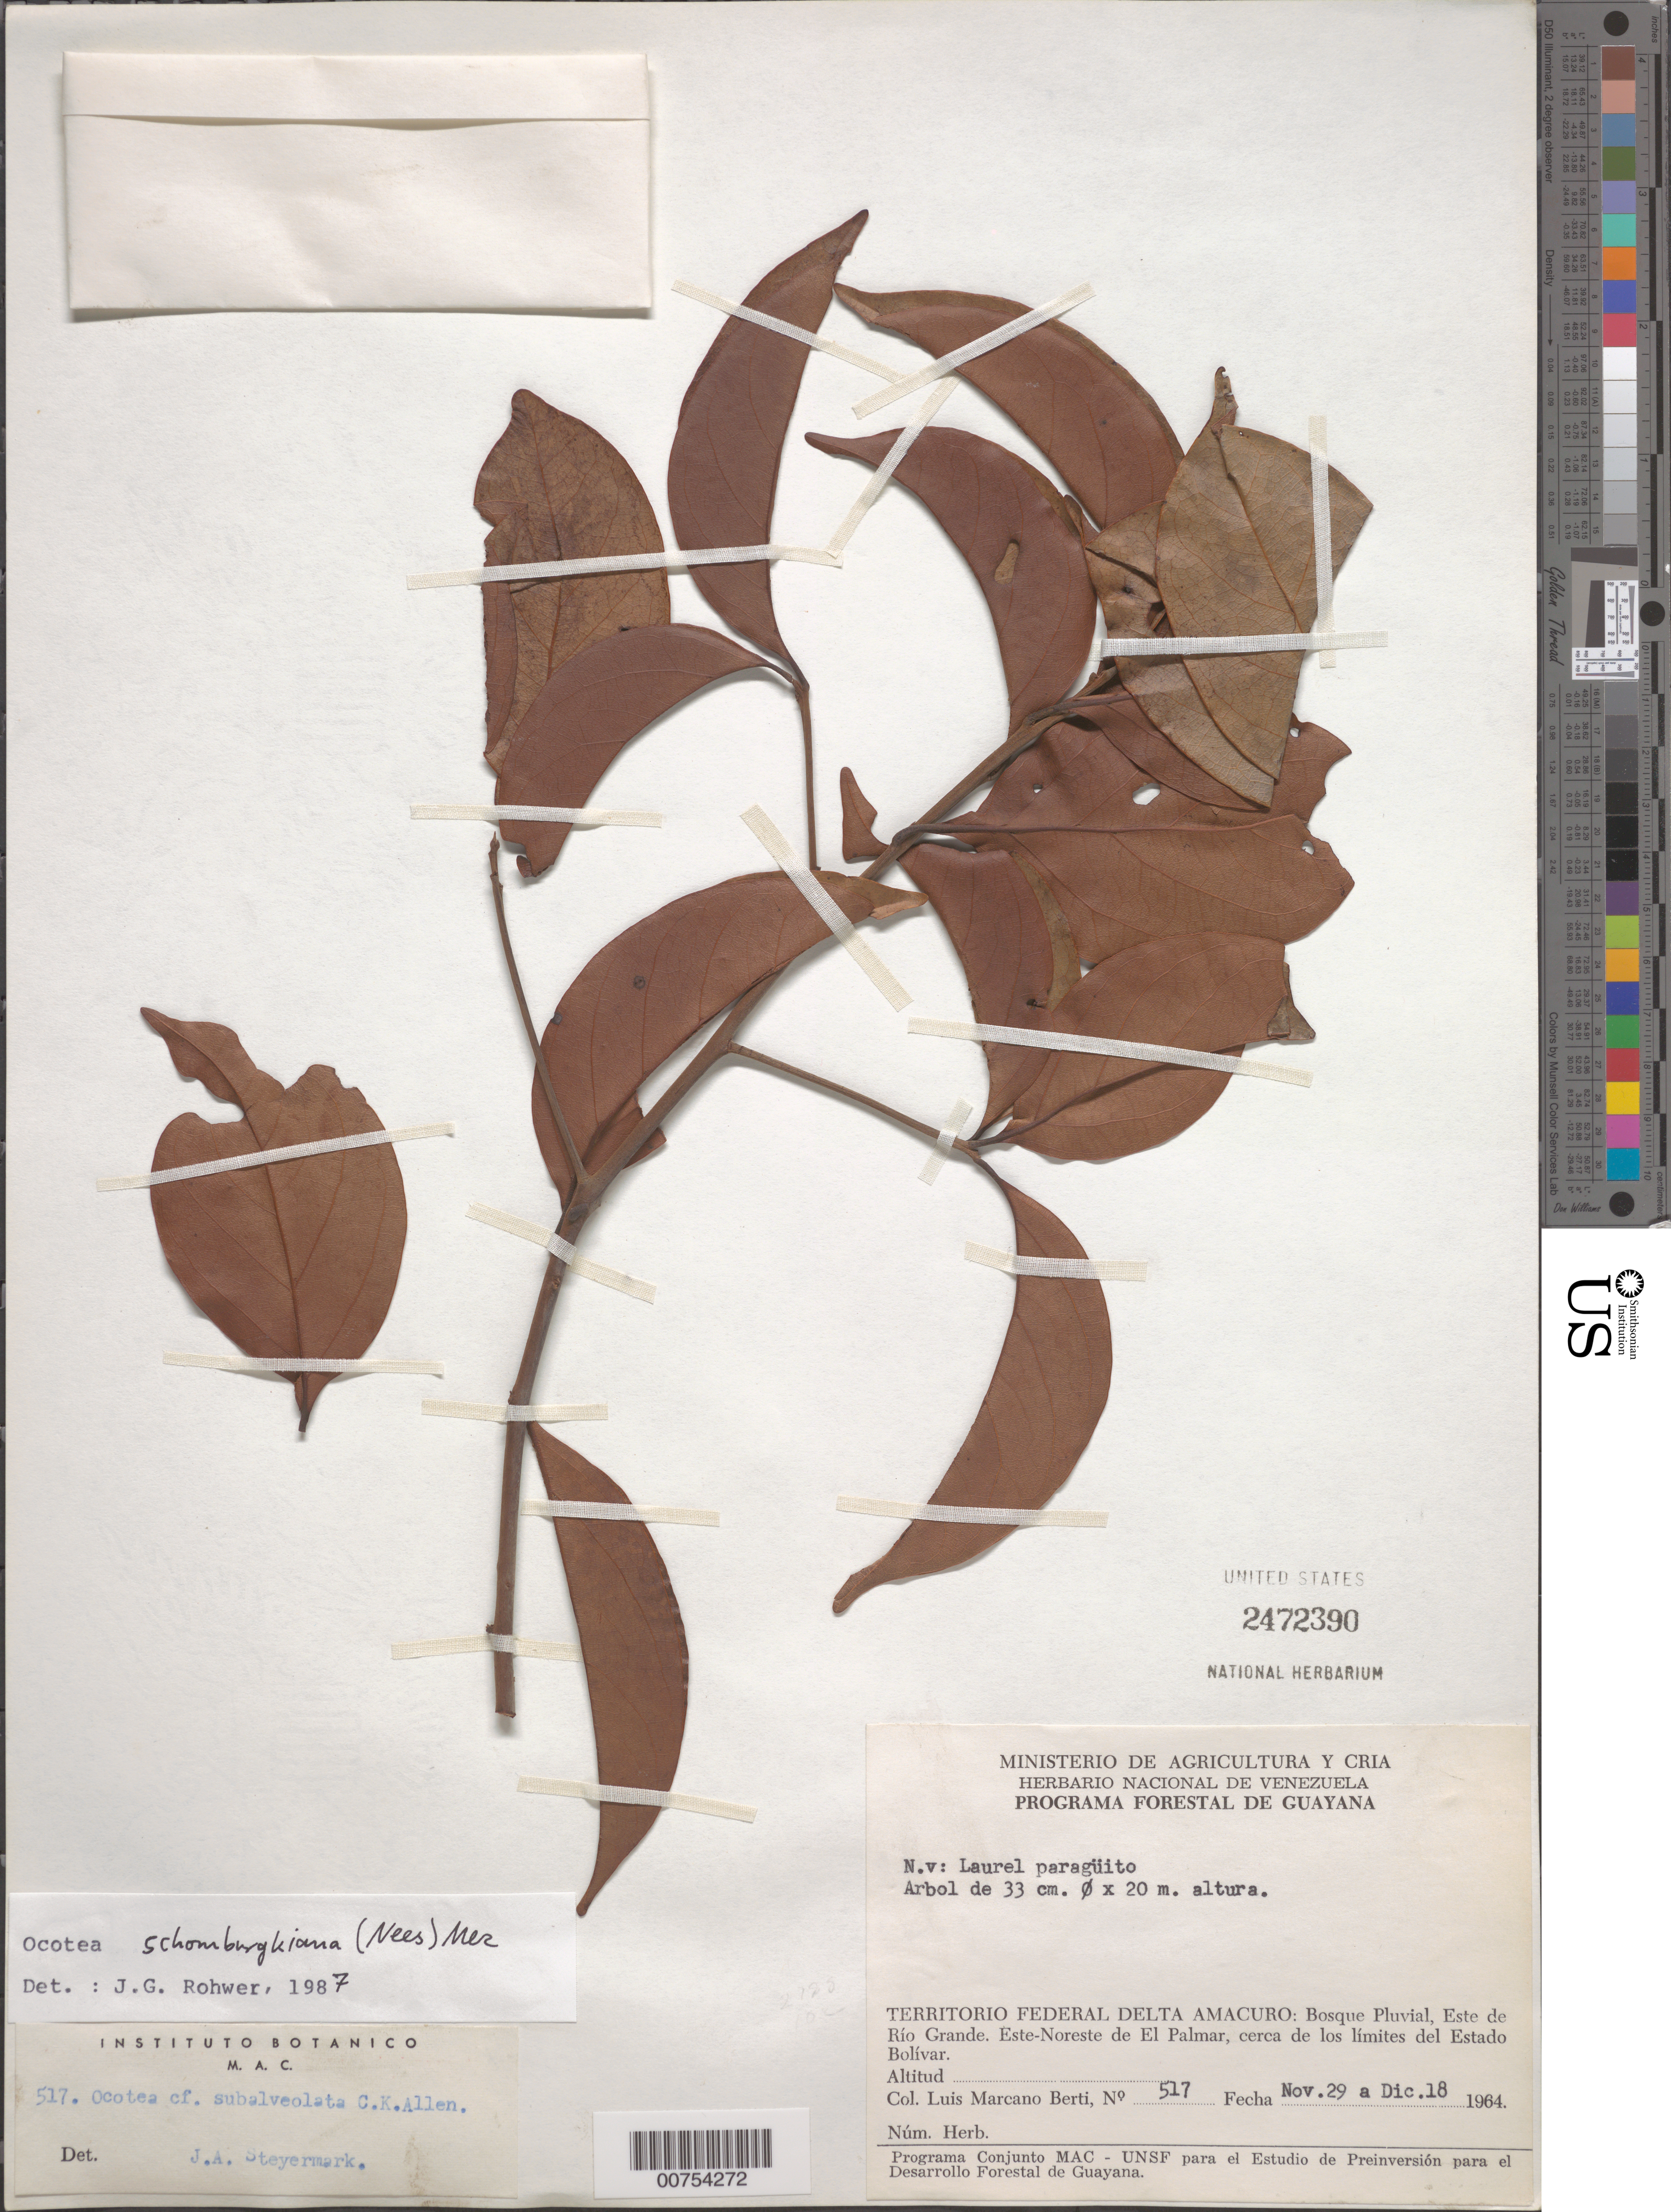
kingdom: Plantae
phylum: Tracheophyta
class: Magnoliopsida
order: Laurales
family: Lauraceae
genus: Ocotea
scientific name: Ocotea schomburgkiana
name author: (Nees) Mez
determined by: Rohwer, J. G.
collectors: L. Marcano-Berti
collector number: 517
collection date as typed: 29-Nov-64 to 18-Dec-64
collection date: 1964-11-29/1964-12-18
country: Venezuela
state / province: Delta Amacuro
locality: Este de Río Grande, ENE de El Palmar, cerca de los limites del Estado Bolívar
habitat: Bosque pluvial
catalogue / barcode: US 2472390